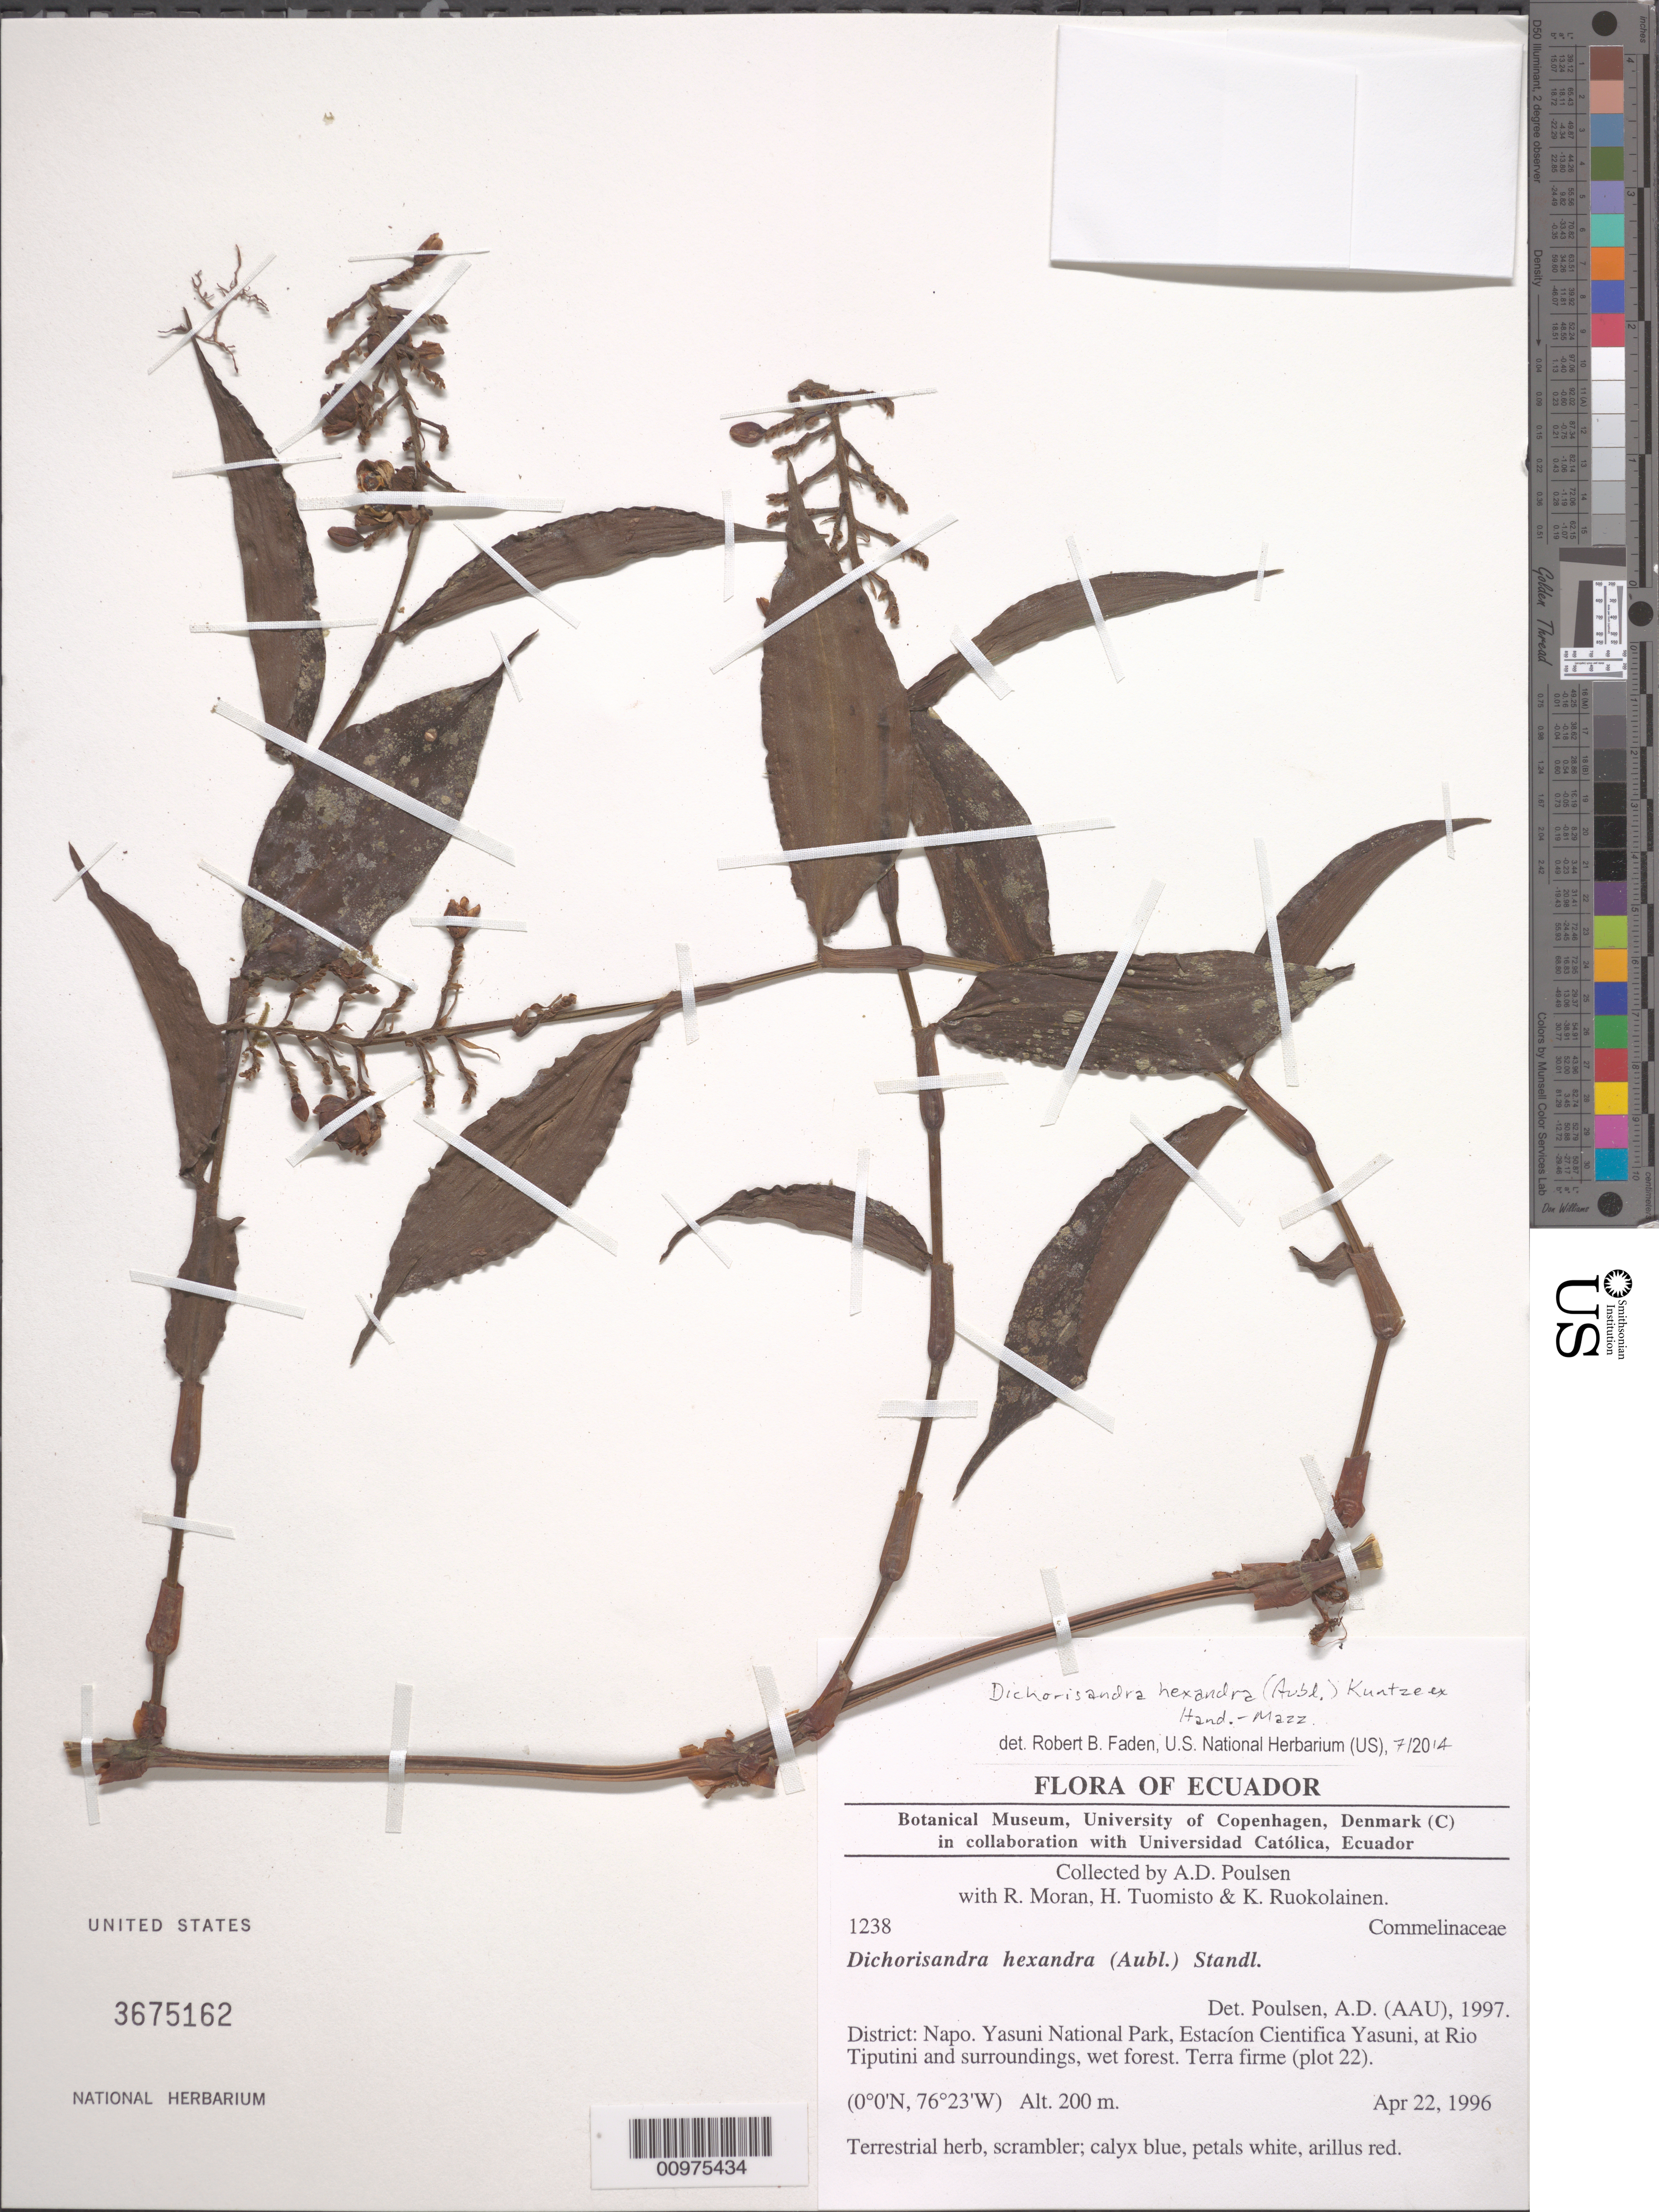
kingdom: Plantae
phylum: Tracheophyta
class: Liliopsida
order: Commelinales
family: Commelinaceae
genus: Dichorisandra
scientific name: Dichorisandra hexandra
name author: (Aubl.) Standl.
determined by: Faden, Robert B., (US), Smithsonian Institution - National Museum of Natural History (UNITED STATES)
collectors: A. Poulsen et al.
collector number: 1238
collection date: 1996-04-22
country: Ecuador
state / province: Napo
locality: Yasuni National Park, Estacíon Ceintifica Yasuni, at Rio Tiputini and surroundings, wet forest.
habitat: Terra firme (plot 22)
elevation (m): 200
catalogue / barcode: US 3675162